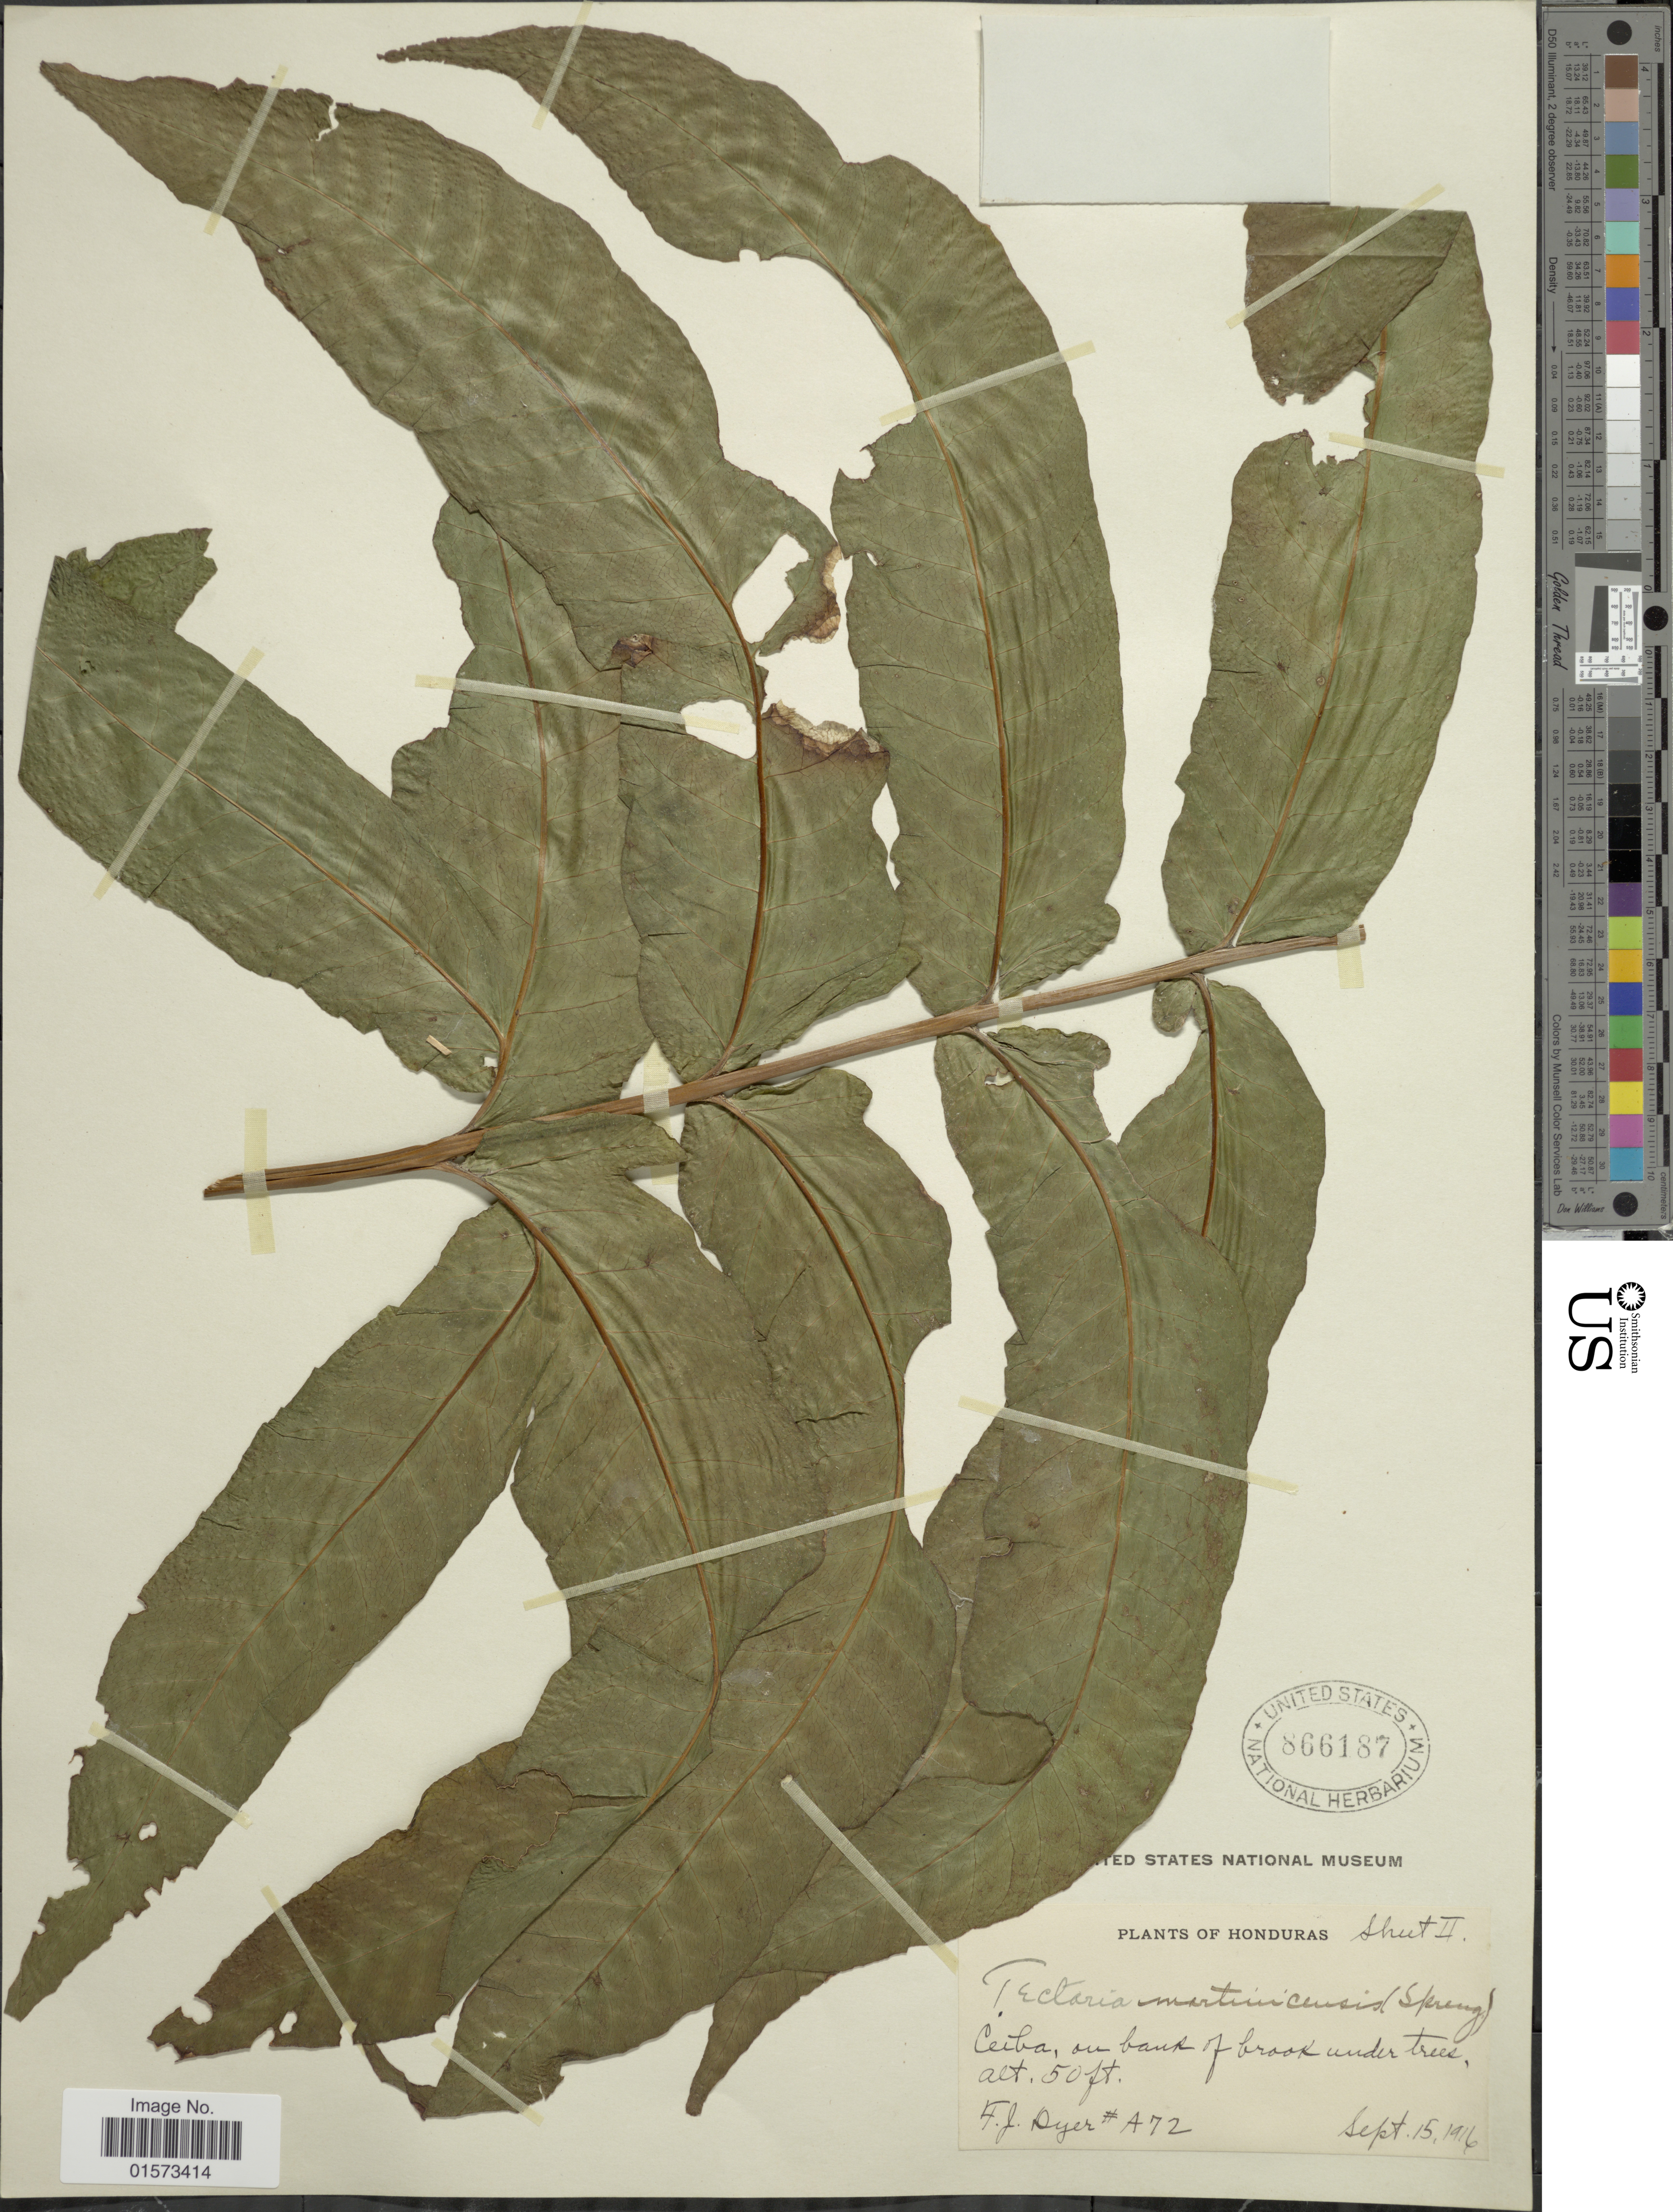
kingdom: Plantae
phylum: Tracheophyta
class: Polypodiopsida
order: Polypodiales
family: Tectariaceae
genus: Tectaria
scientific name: Tectaria incisa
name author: Cav.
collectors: F. J. Dyer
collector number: A72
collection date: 1916-09-15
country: Honduras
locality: Cuba, on bank of brook under tree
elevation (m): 15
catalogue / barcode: US 866187